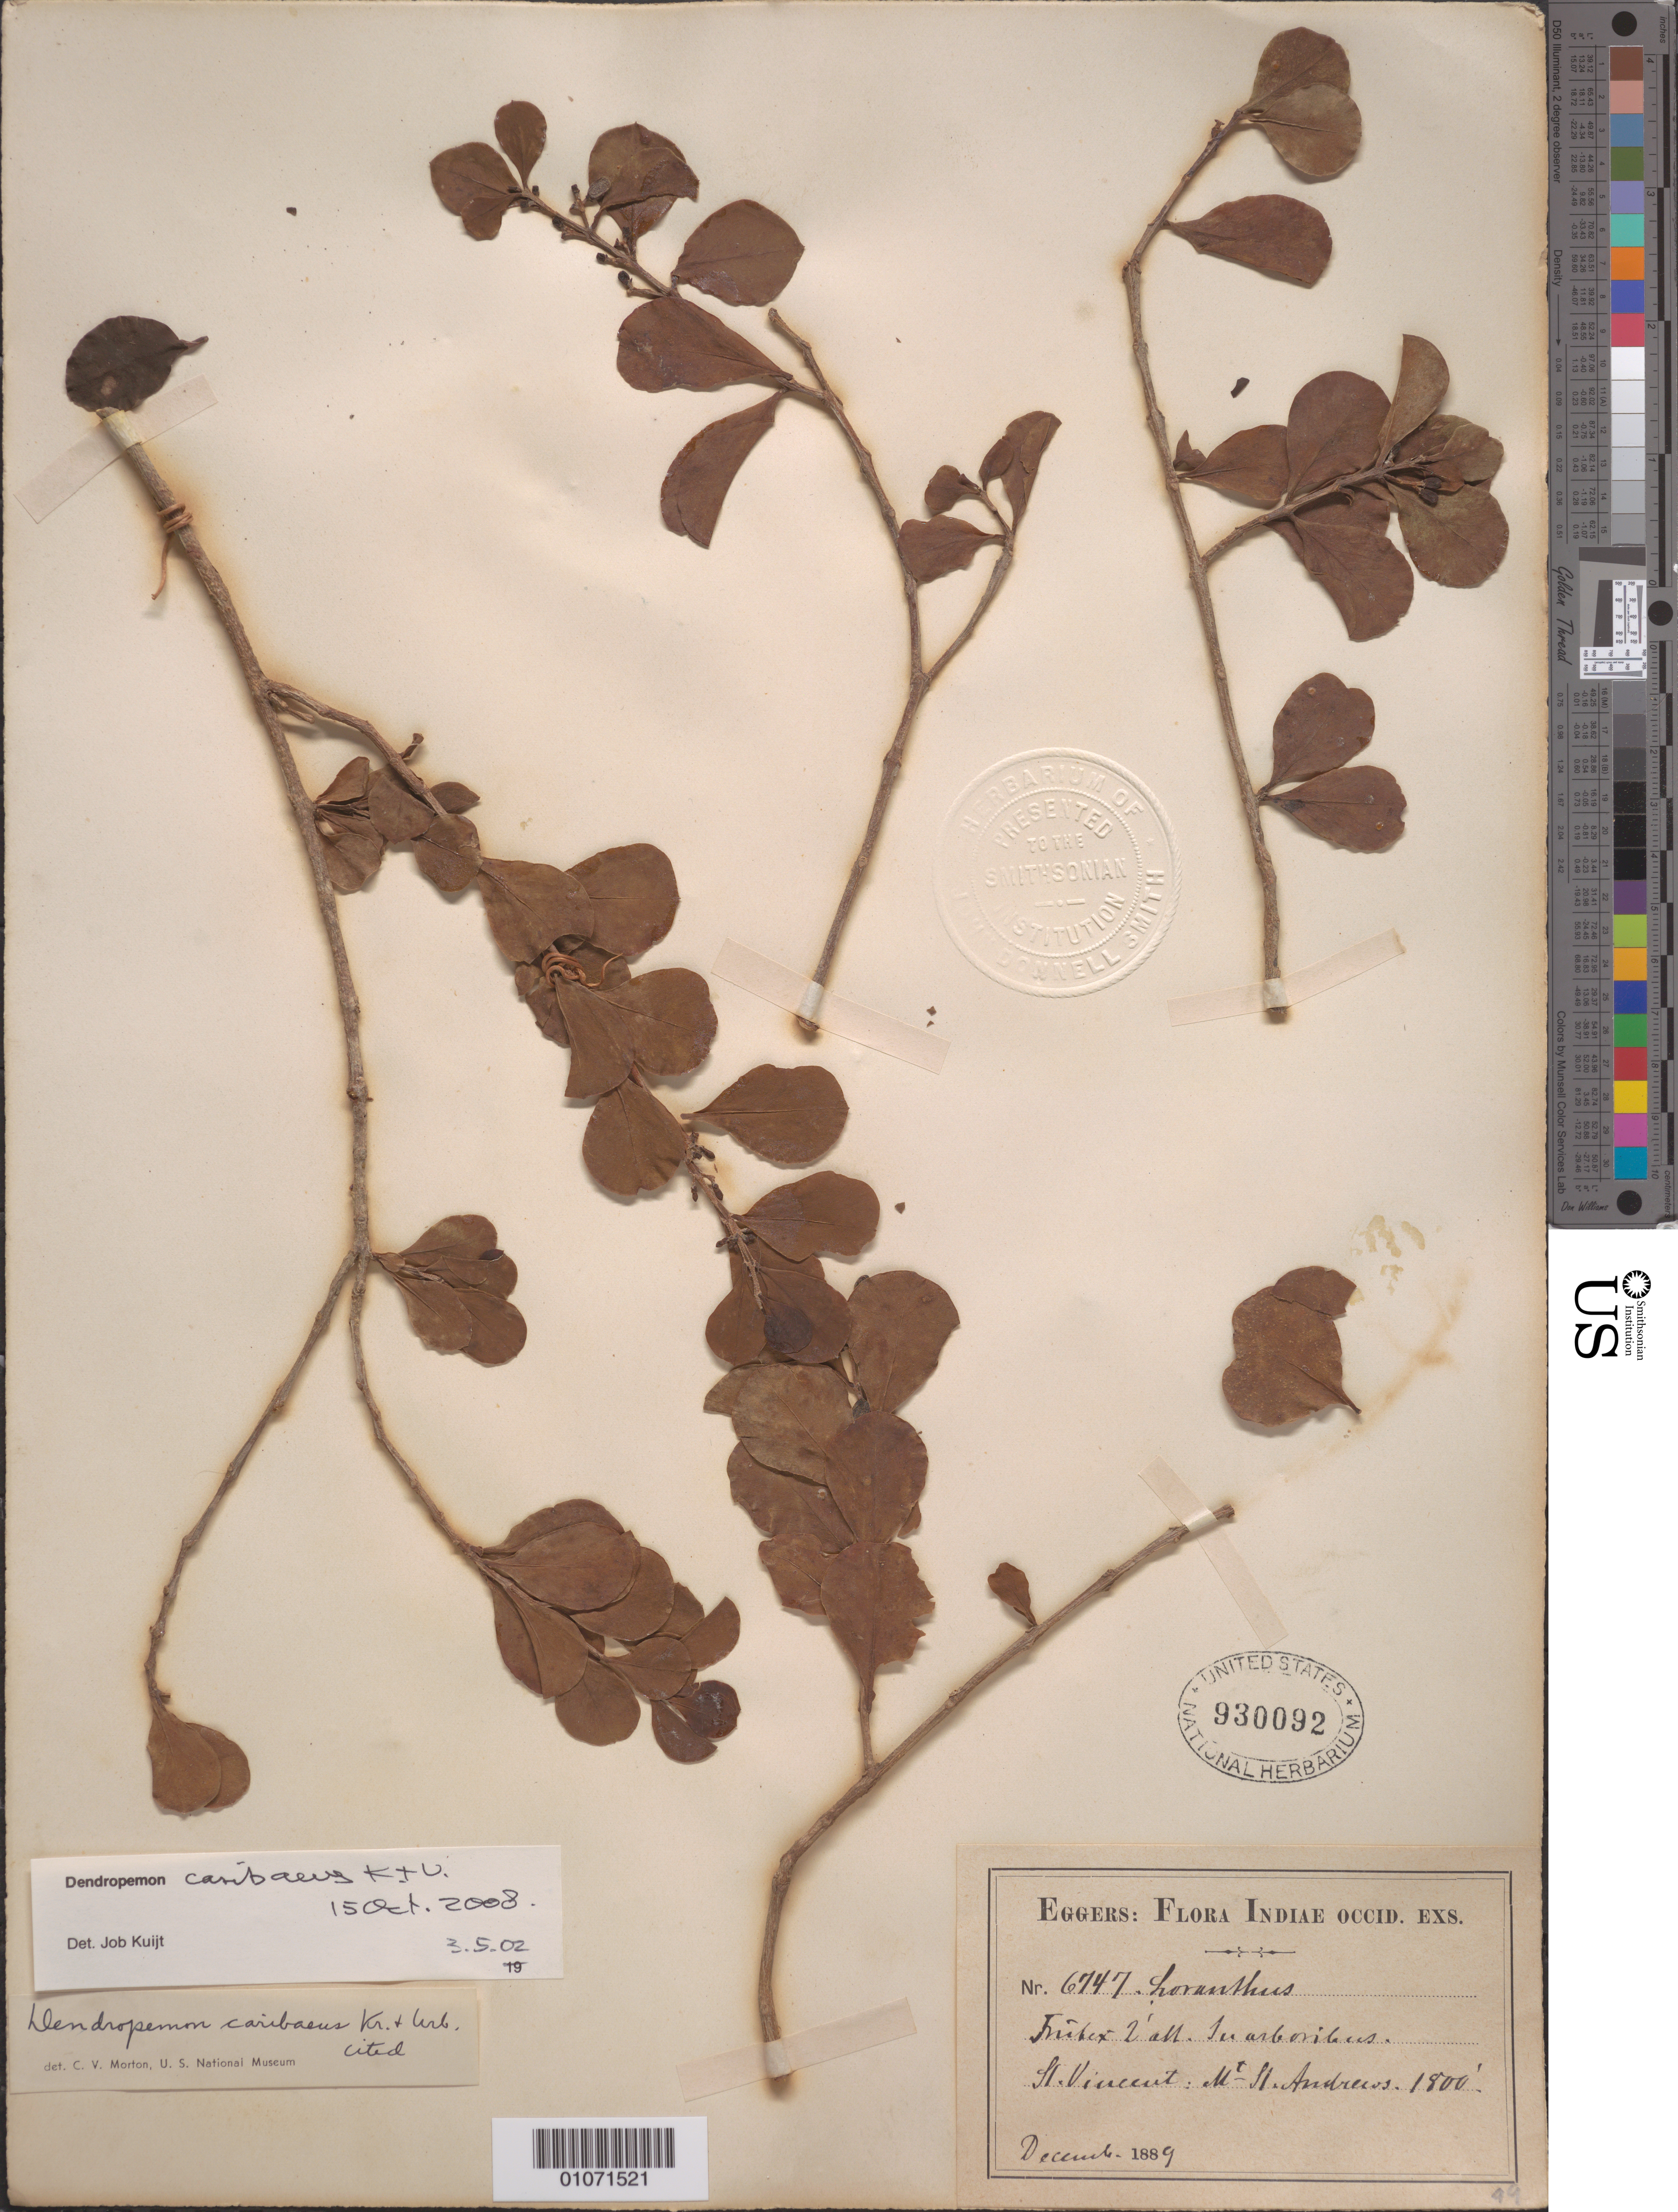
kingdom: Plantae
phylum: Tracheophyta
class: Magnoliopsida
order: Santalales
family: Loranthaceae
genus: Dendropemon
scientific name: Dendropemon caribaeus var. caribaeus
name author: Krug & Urb.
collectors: H. F. A. von Eggers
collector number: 6747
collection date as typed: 01 Jan 1889 to 31 Dec 1889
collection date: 1889-01-01/1889-12-31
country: St. Vincent - Grenadines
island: St. Vincent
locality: St. Andrews.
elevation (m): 549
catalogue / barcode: US 930092